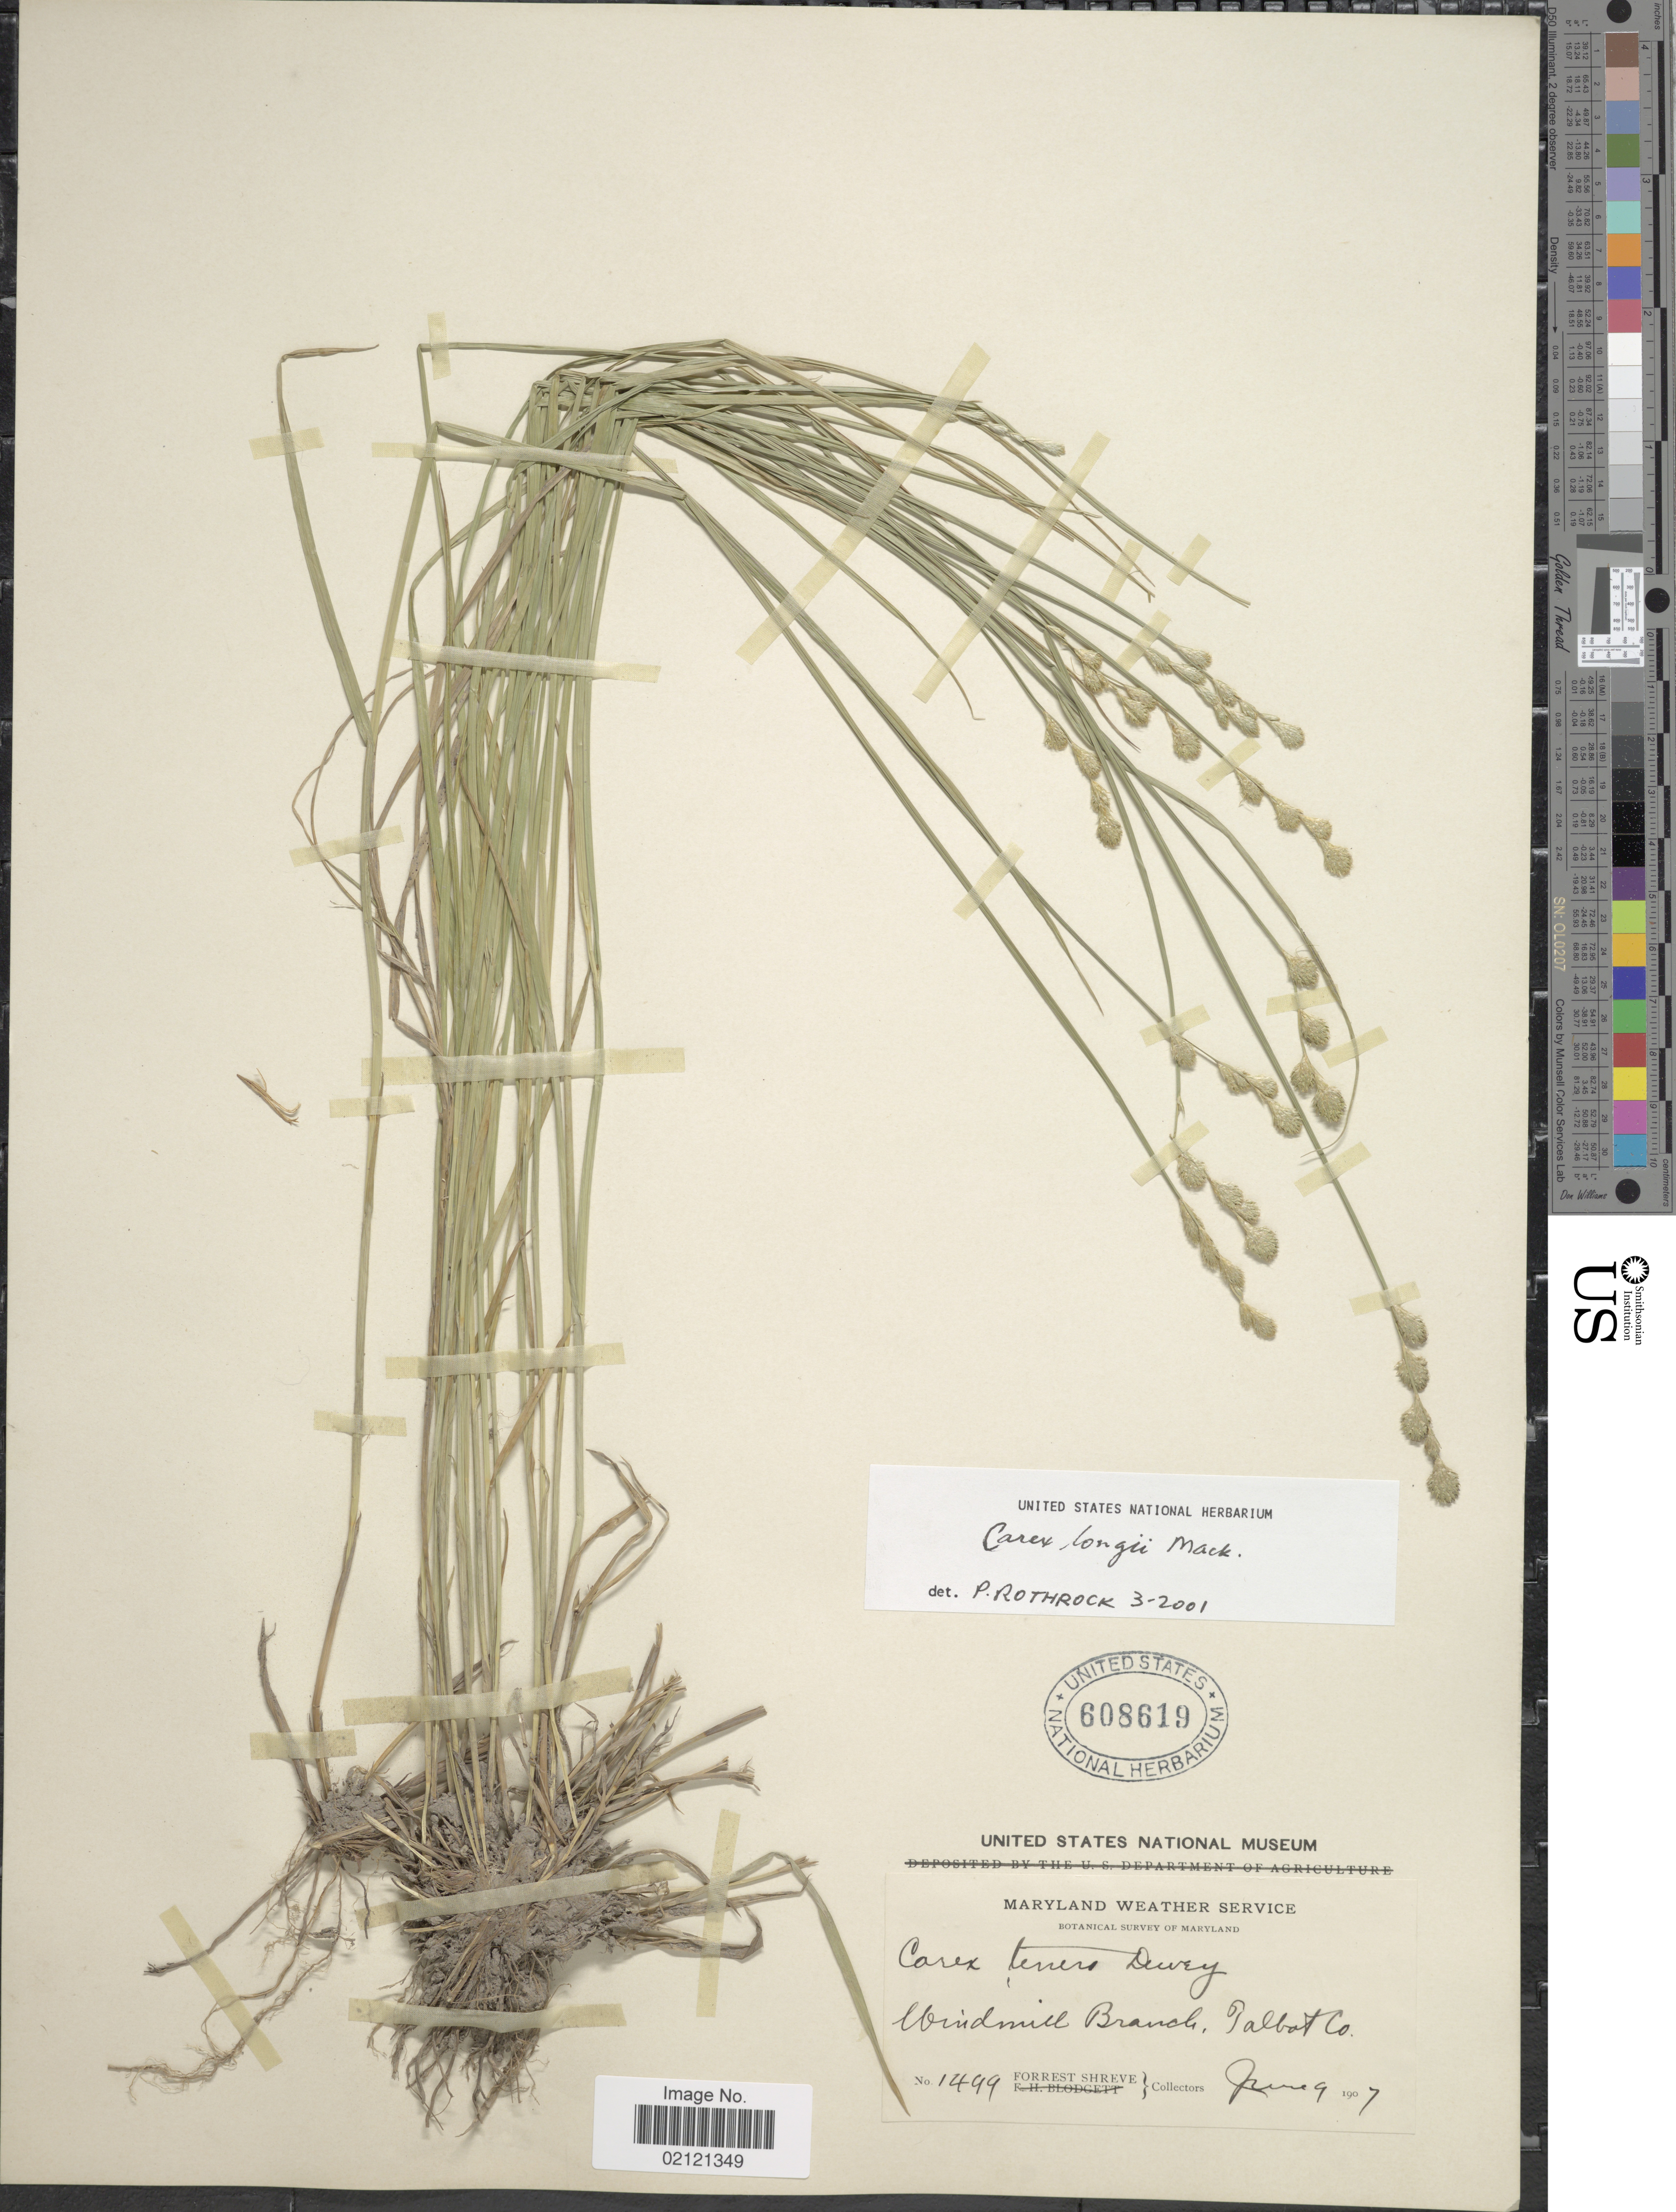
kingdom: Plantae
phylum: Tracheophyta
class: Liliopsida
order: Poales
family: Cyperaceae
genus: Carex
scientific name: Carex longii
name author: Mack.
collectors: F. Shreve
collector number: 1499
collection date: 1907-06-09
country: United States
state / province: Maryland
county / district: Talbot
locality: Windmill Branch, Talbot Co.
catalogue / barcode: US 608619